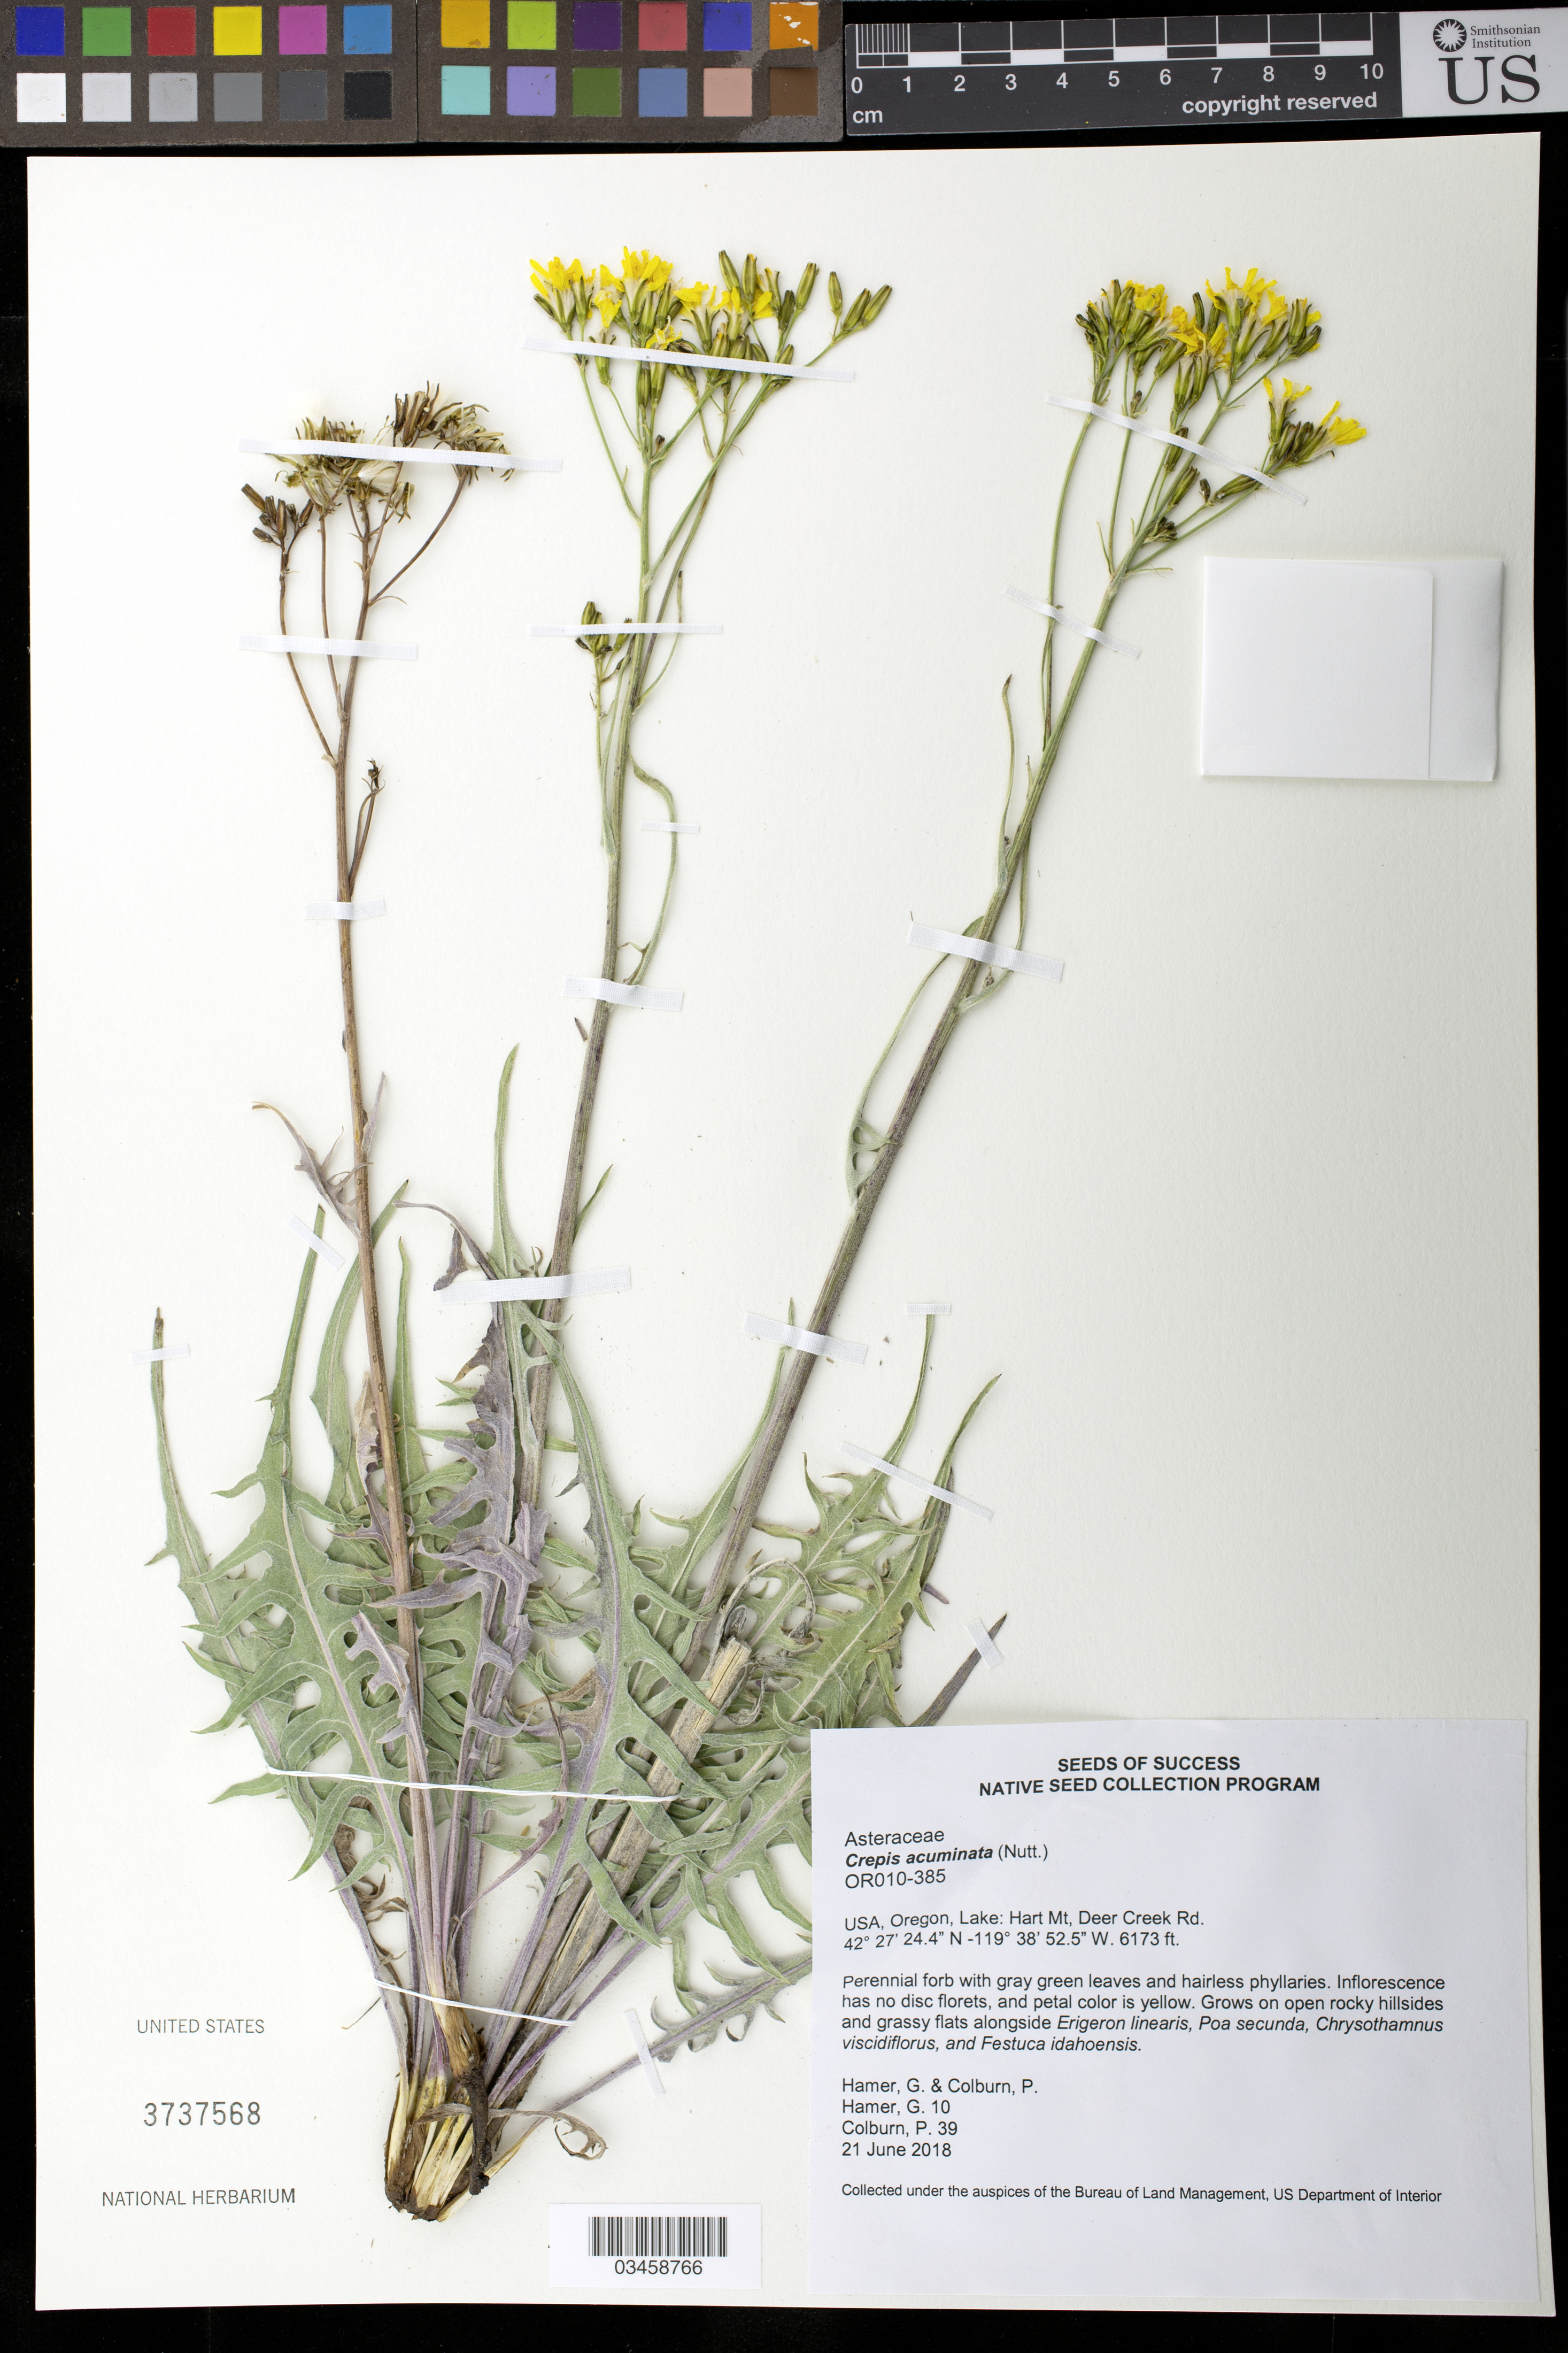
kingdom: Plantae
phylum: Tracheophyta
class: Magnoliopsida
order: Asterales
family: Asteraceae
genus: Crepis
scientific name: Crepis acuminata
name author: Nutt.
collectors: G. Hamer & P. Colburn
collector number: OR010-385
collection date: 2018-06-21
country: United States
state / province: Oregon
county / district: Lake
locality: Hart Mt, Deer Creek Rd.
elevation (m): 1882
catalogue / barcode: US 3737568